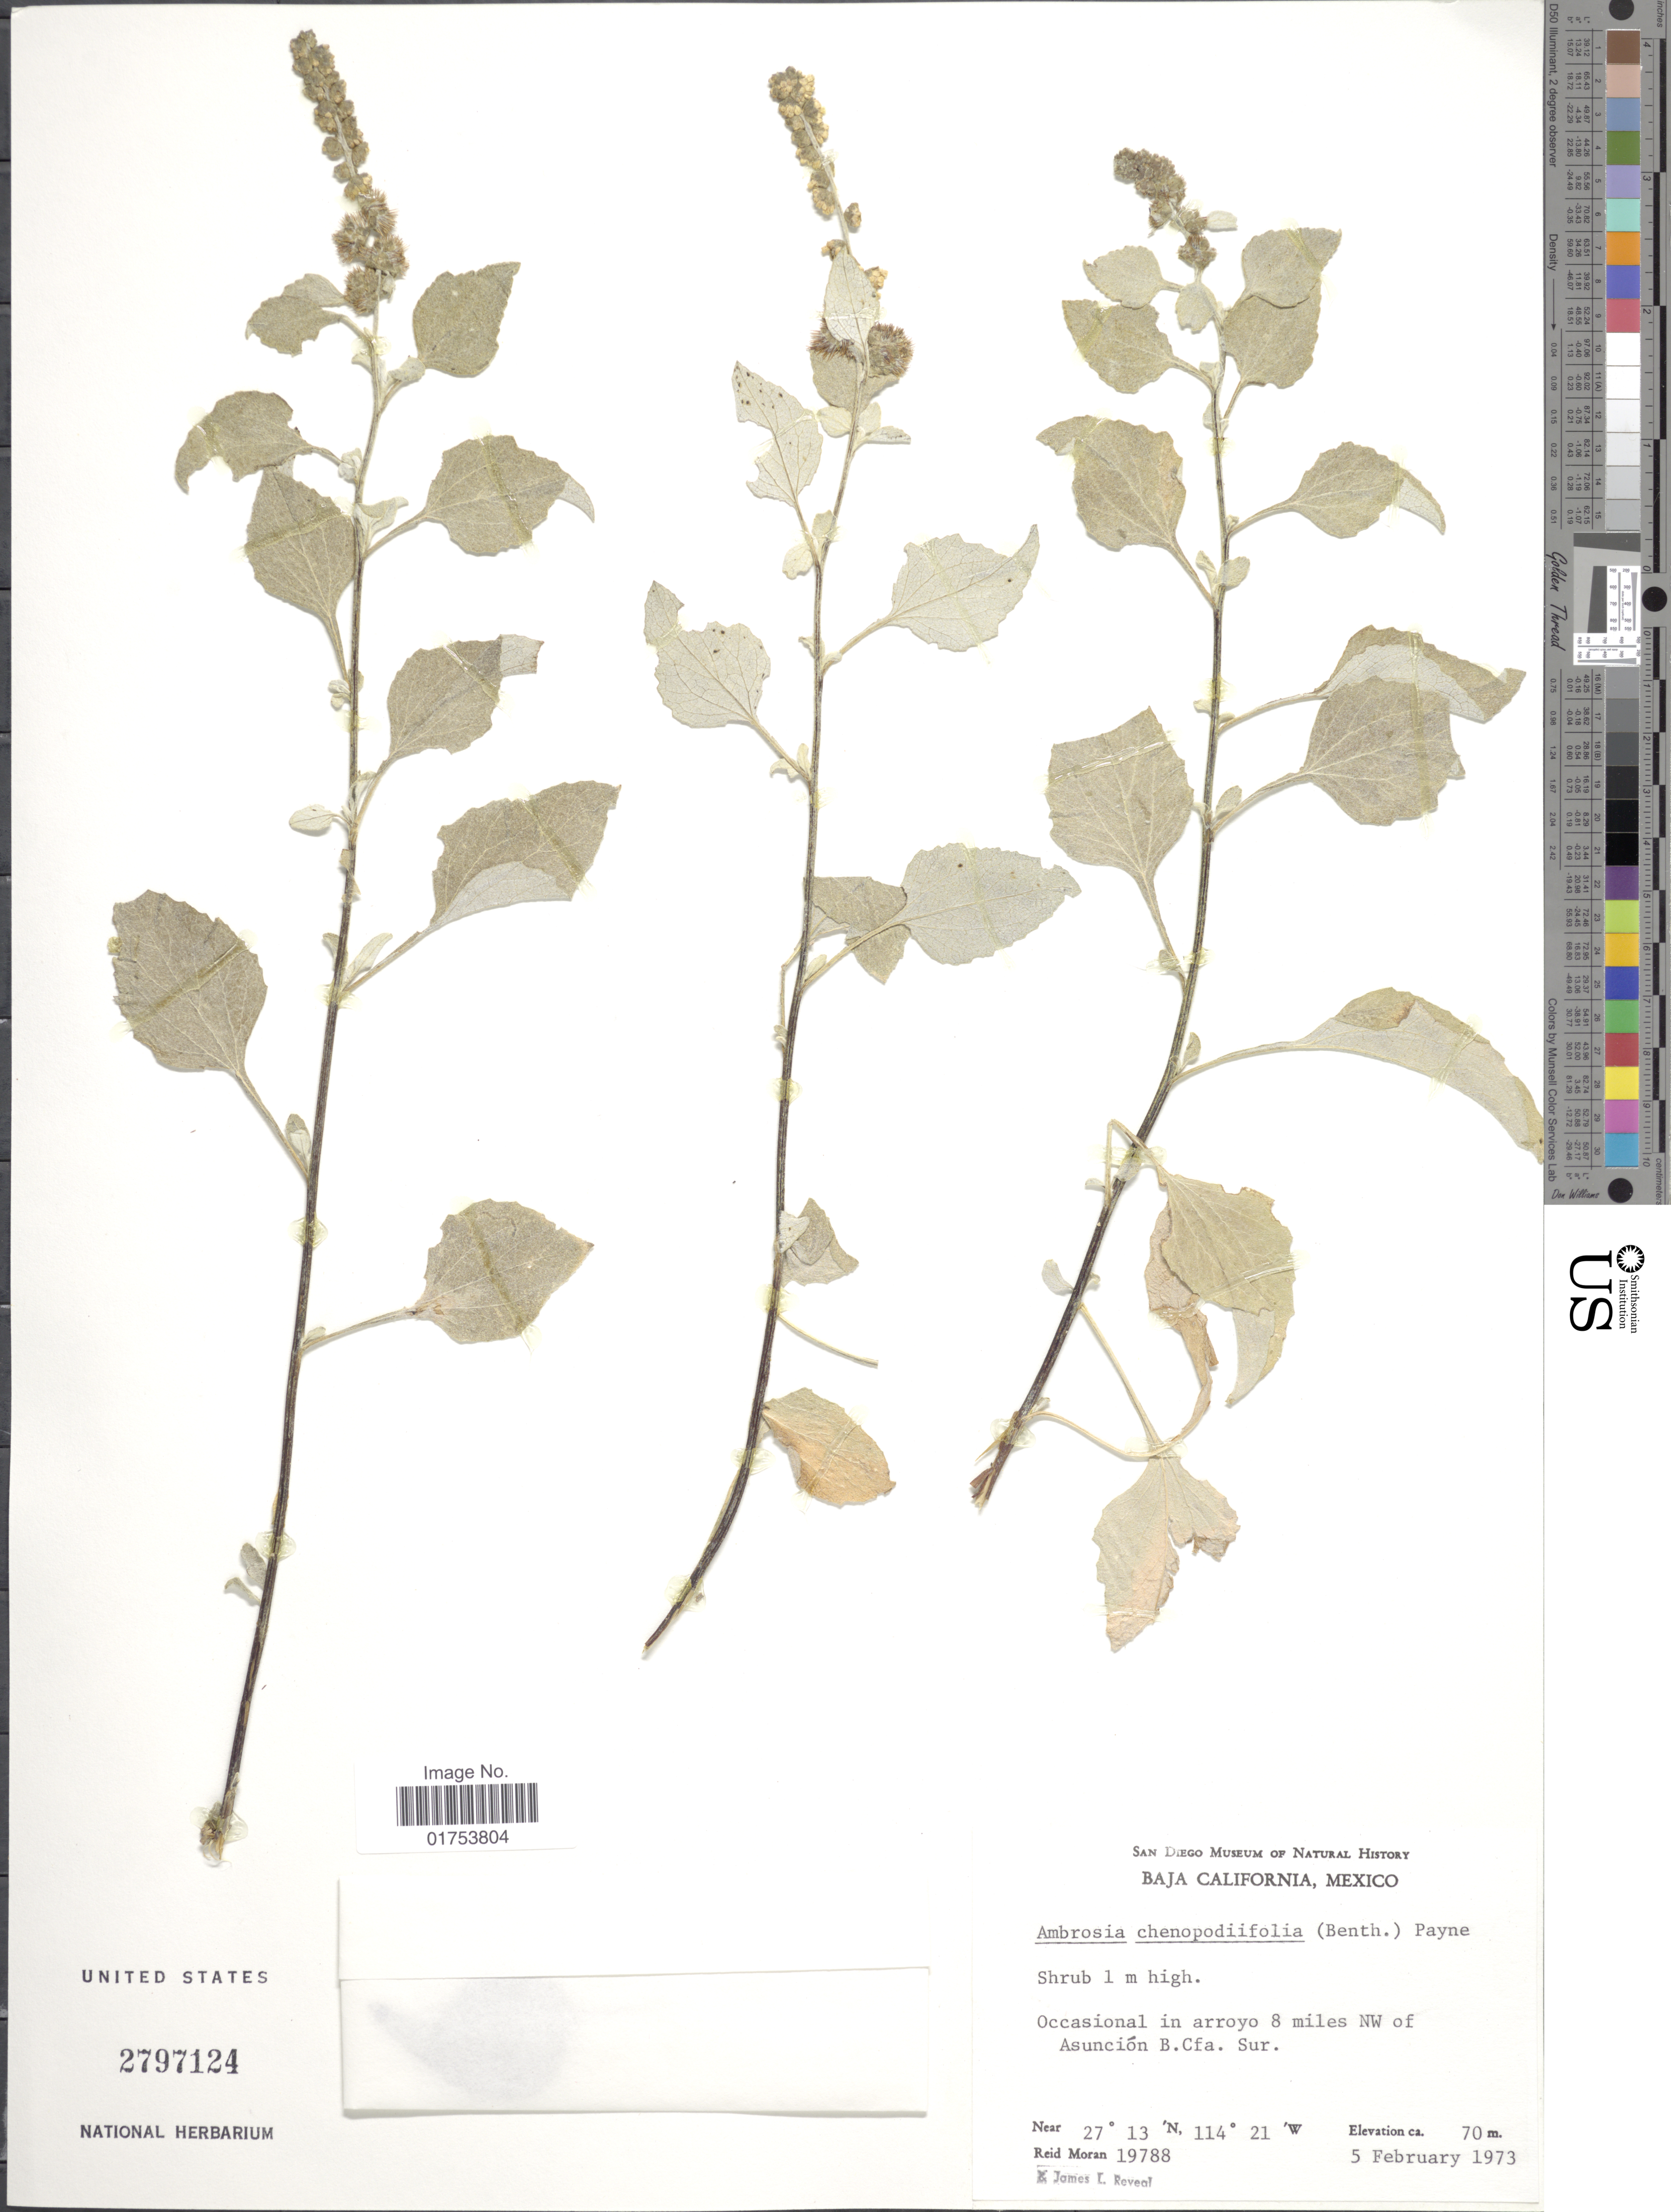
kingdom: Plantae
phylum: Tracheophyta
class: Magnoliopsida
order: Asterales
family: Asteraceae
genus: Ambrosia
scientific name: Ambrosia chenopodiifolia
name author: (Benth.) W.W.Payne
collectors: R. V. Moran & J. L. Reveal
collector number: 19788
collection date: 1973-02-05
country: Mexico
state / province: Baja California Sur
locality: Occasional in arroya 8 miles NW of Asuncion B. Cfa. Sur.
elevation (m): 70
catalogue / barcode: US 2797124